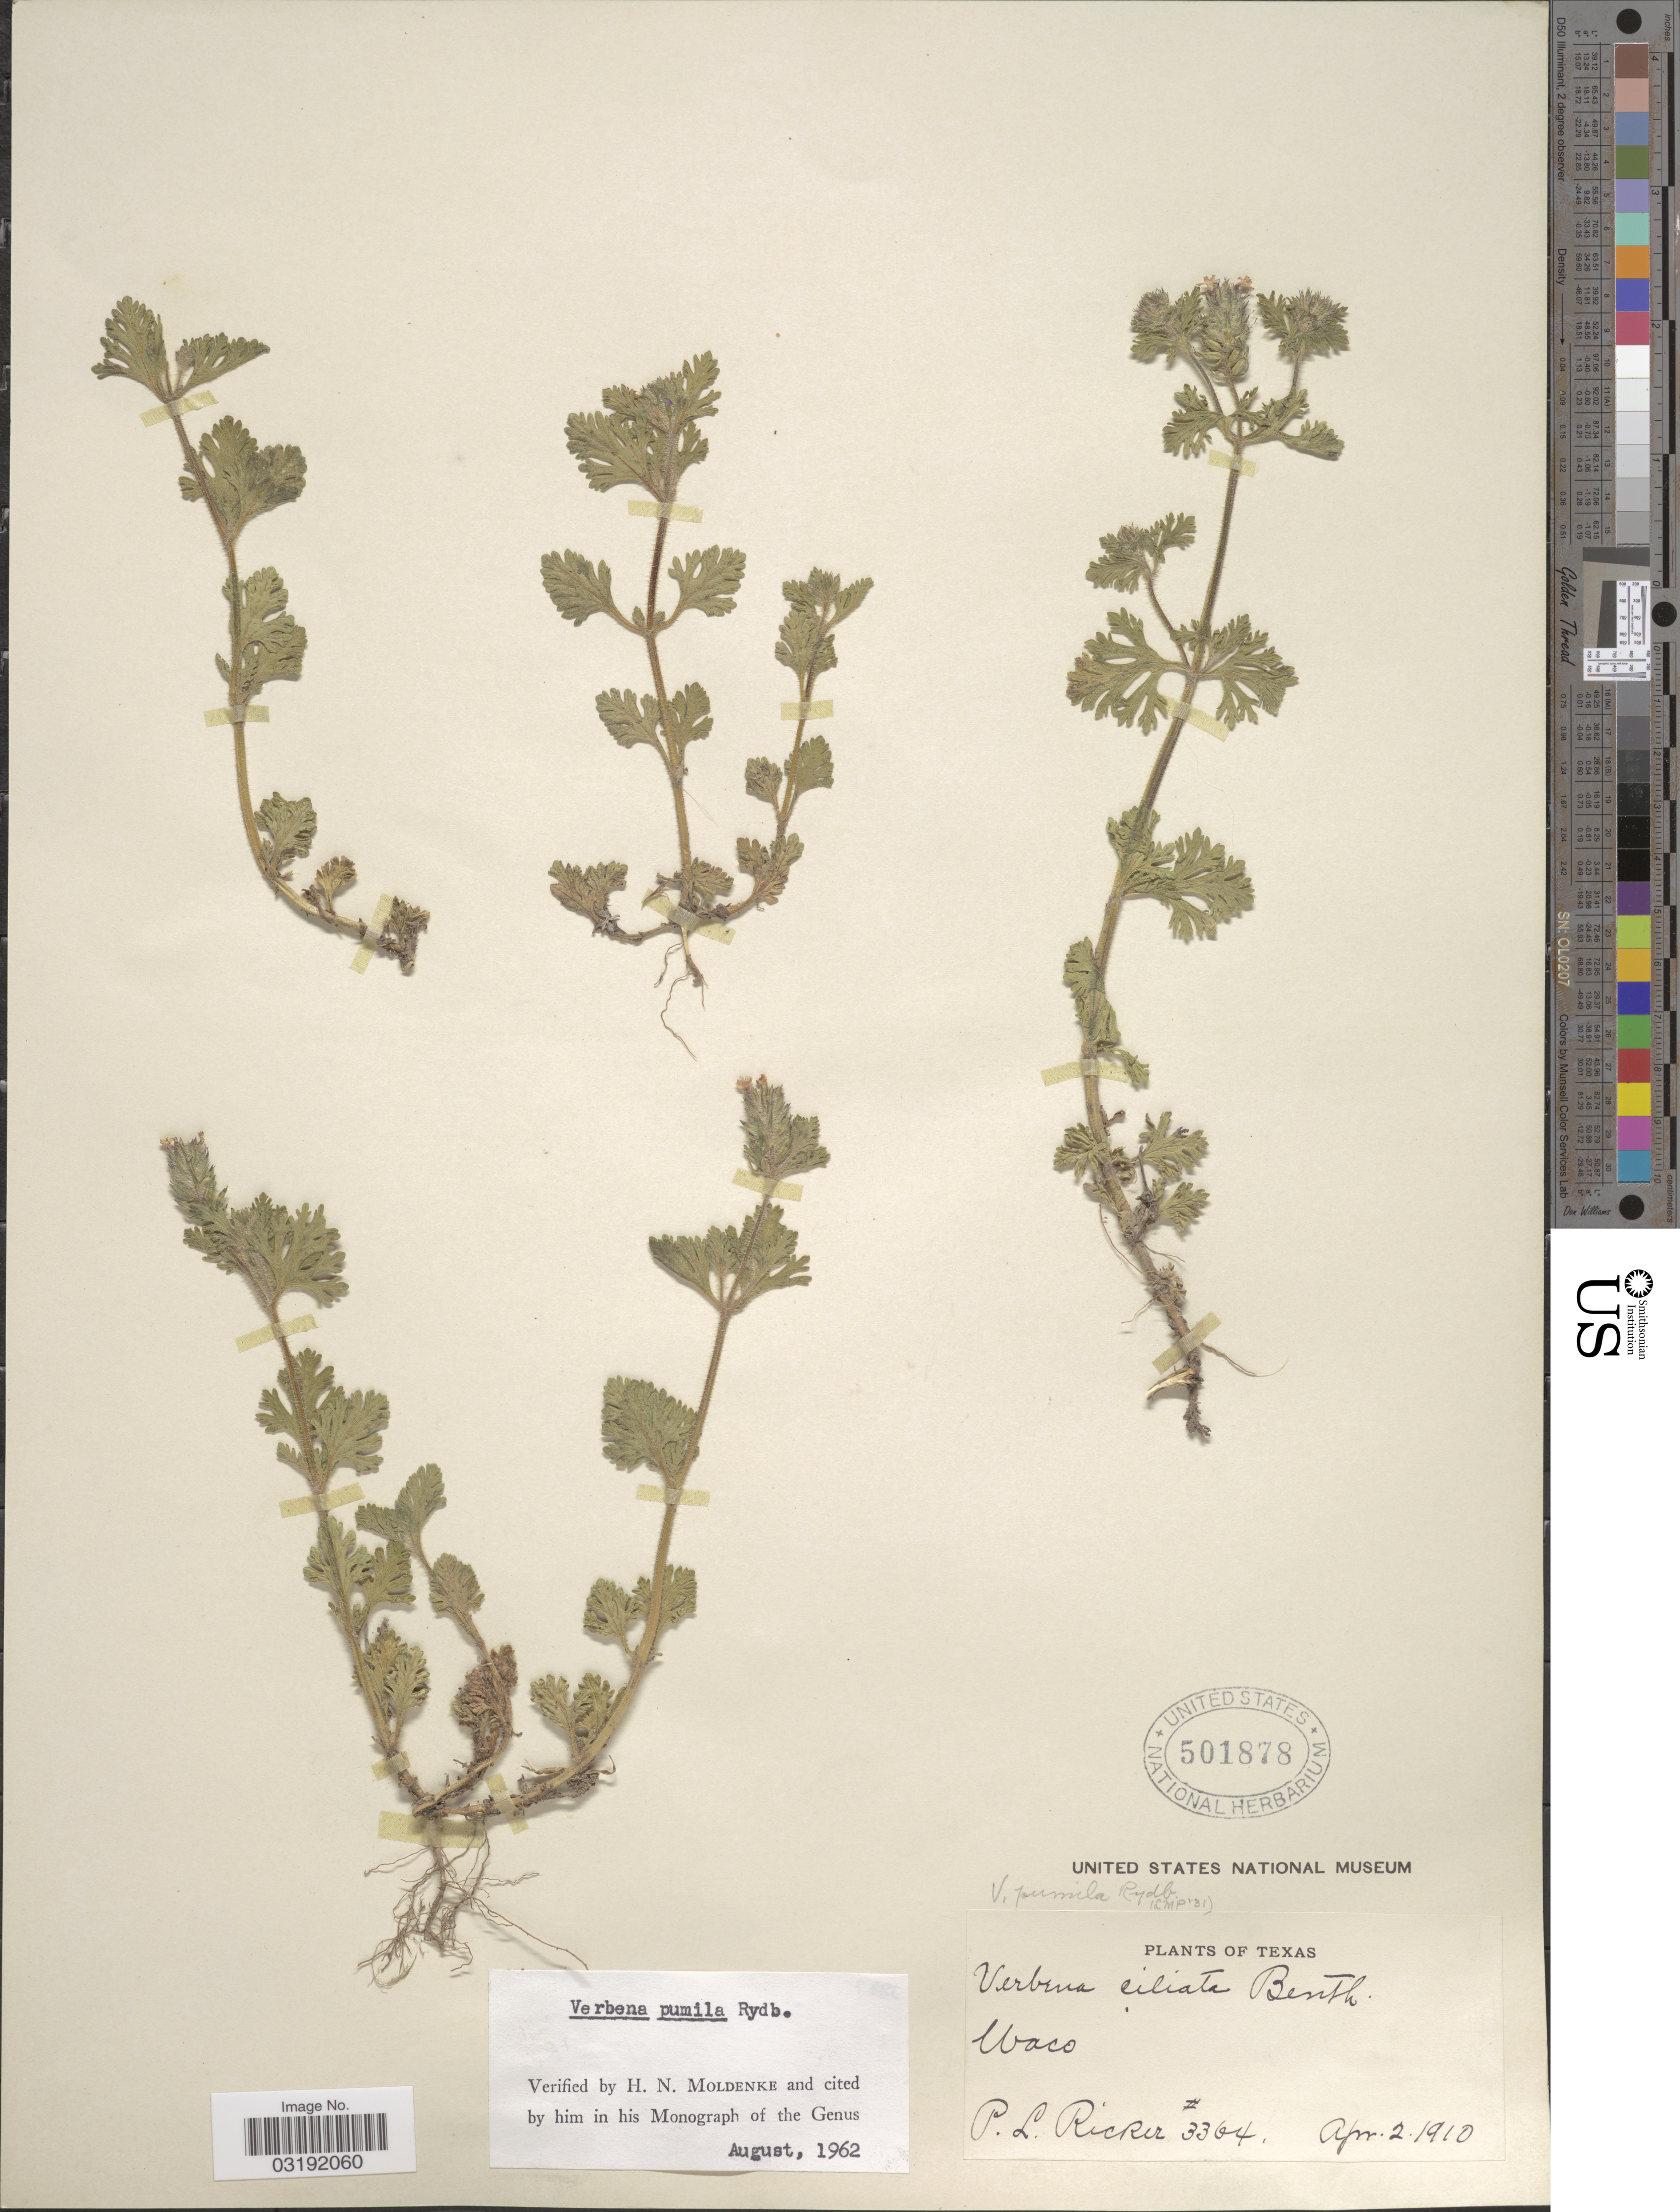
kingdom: Plantae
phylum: Tracheophyta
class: Magnoliopsida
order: Lamiales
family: Verbenaceae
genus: Verbena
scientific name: Verbena pumila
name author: Rydb.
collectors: P. Ricker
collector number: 3364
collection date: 1910-04-02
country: United States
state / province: Texas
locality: Waco.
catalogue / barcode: US 501878